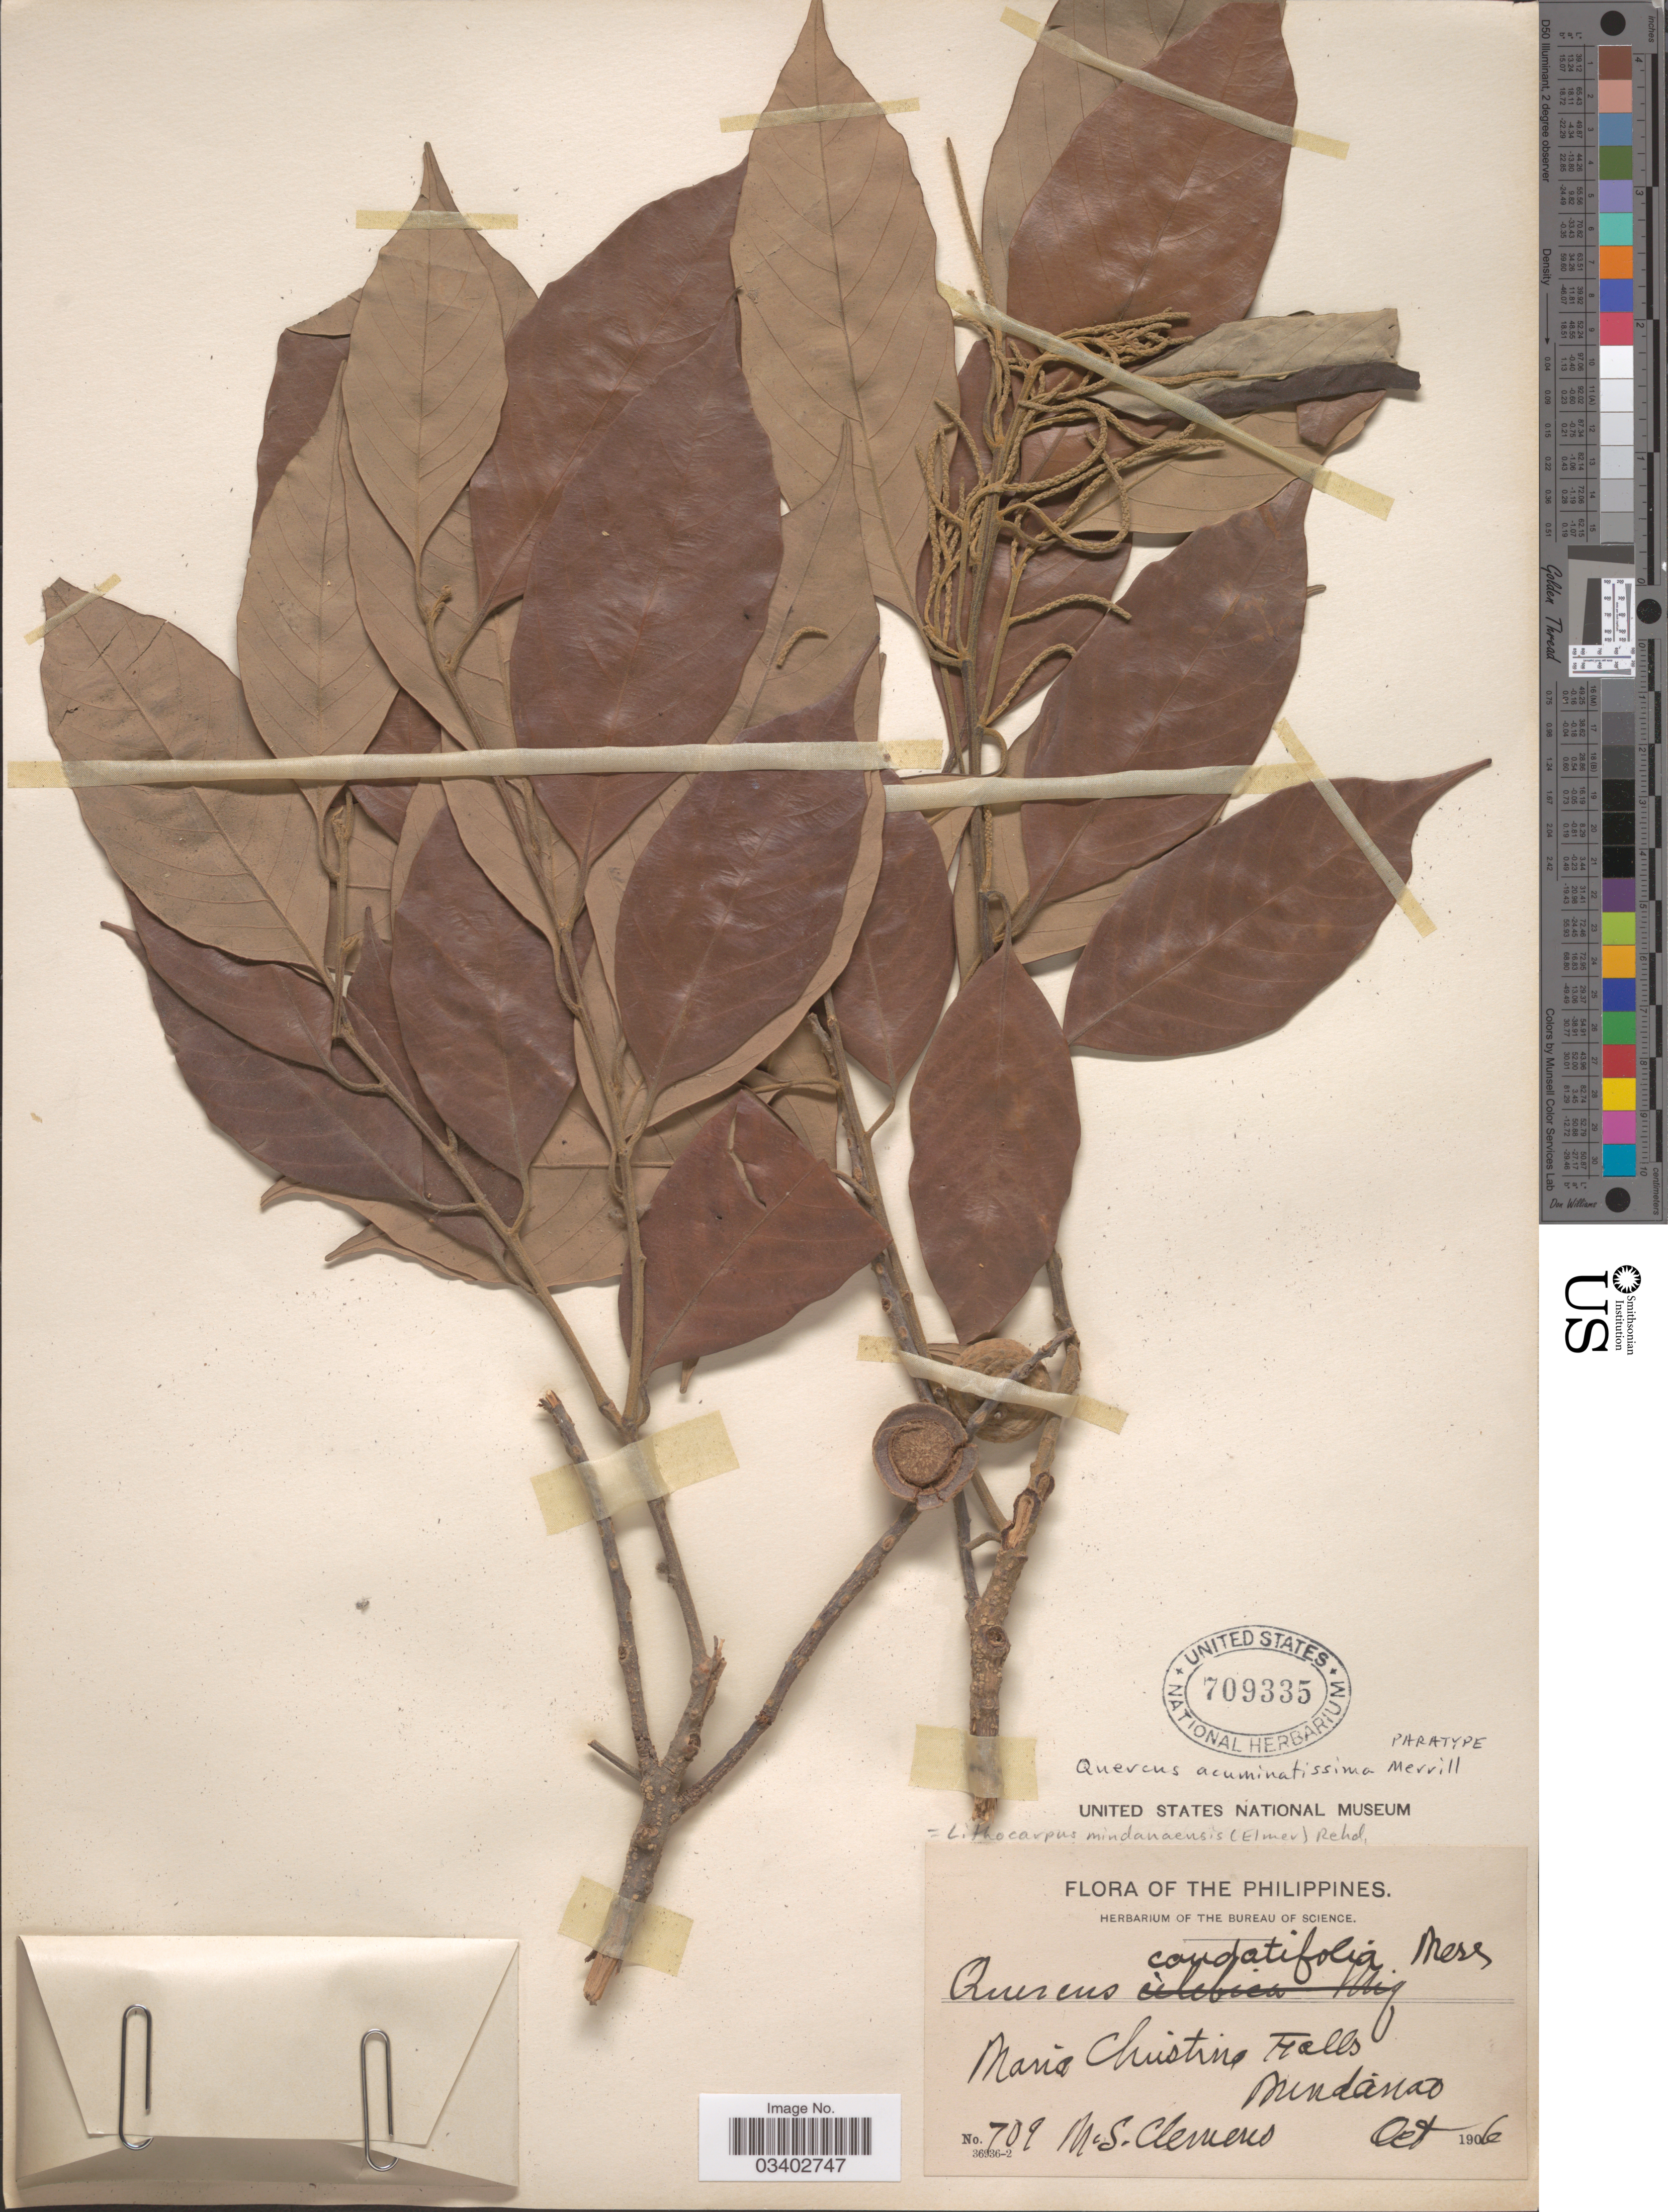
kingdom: Plantae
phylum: Tracheophyta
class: Magnoliopsida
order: Fagales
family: Fagaceae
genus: Lithocarpus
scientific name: Lithocarpus mindanaensis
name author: (Elmer) Rehder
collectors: M. S. Clemens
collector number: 709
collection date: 1906-10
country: Philippines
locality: Maria Christina Falls, Mindanao.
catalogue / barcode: US 709335